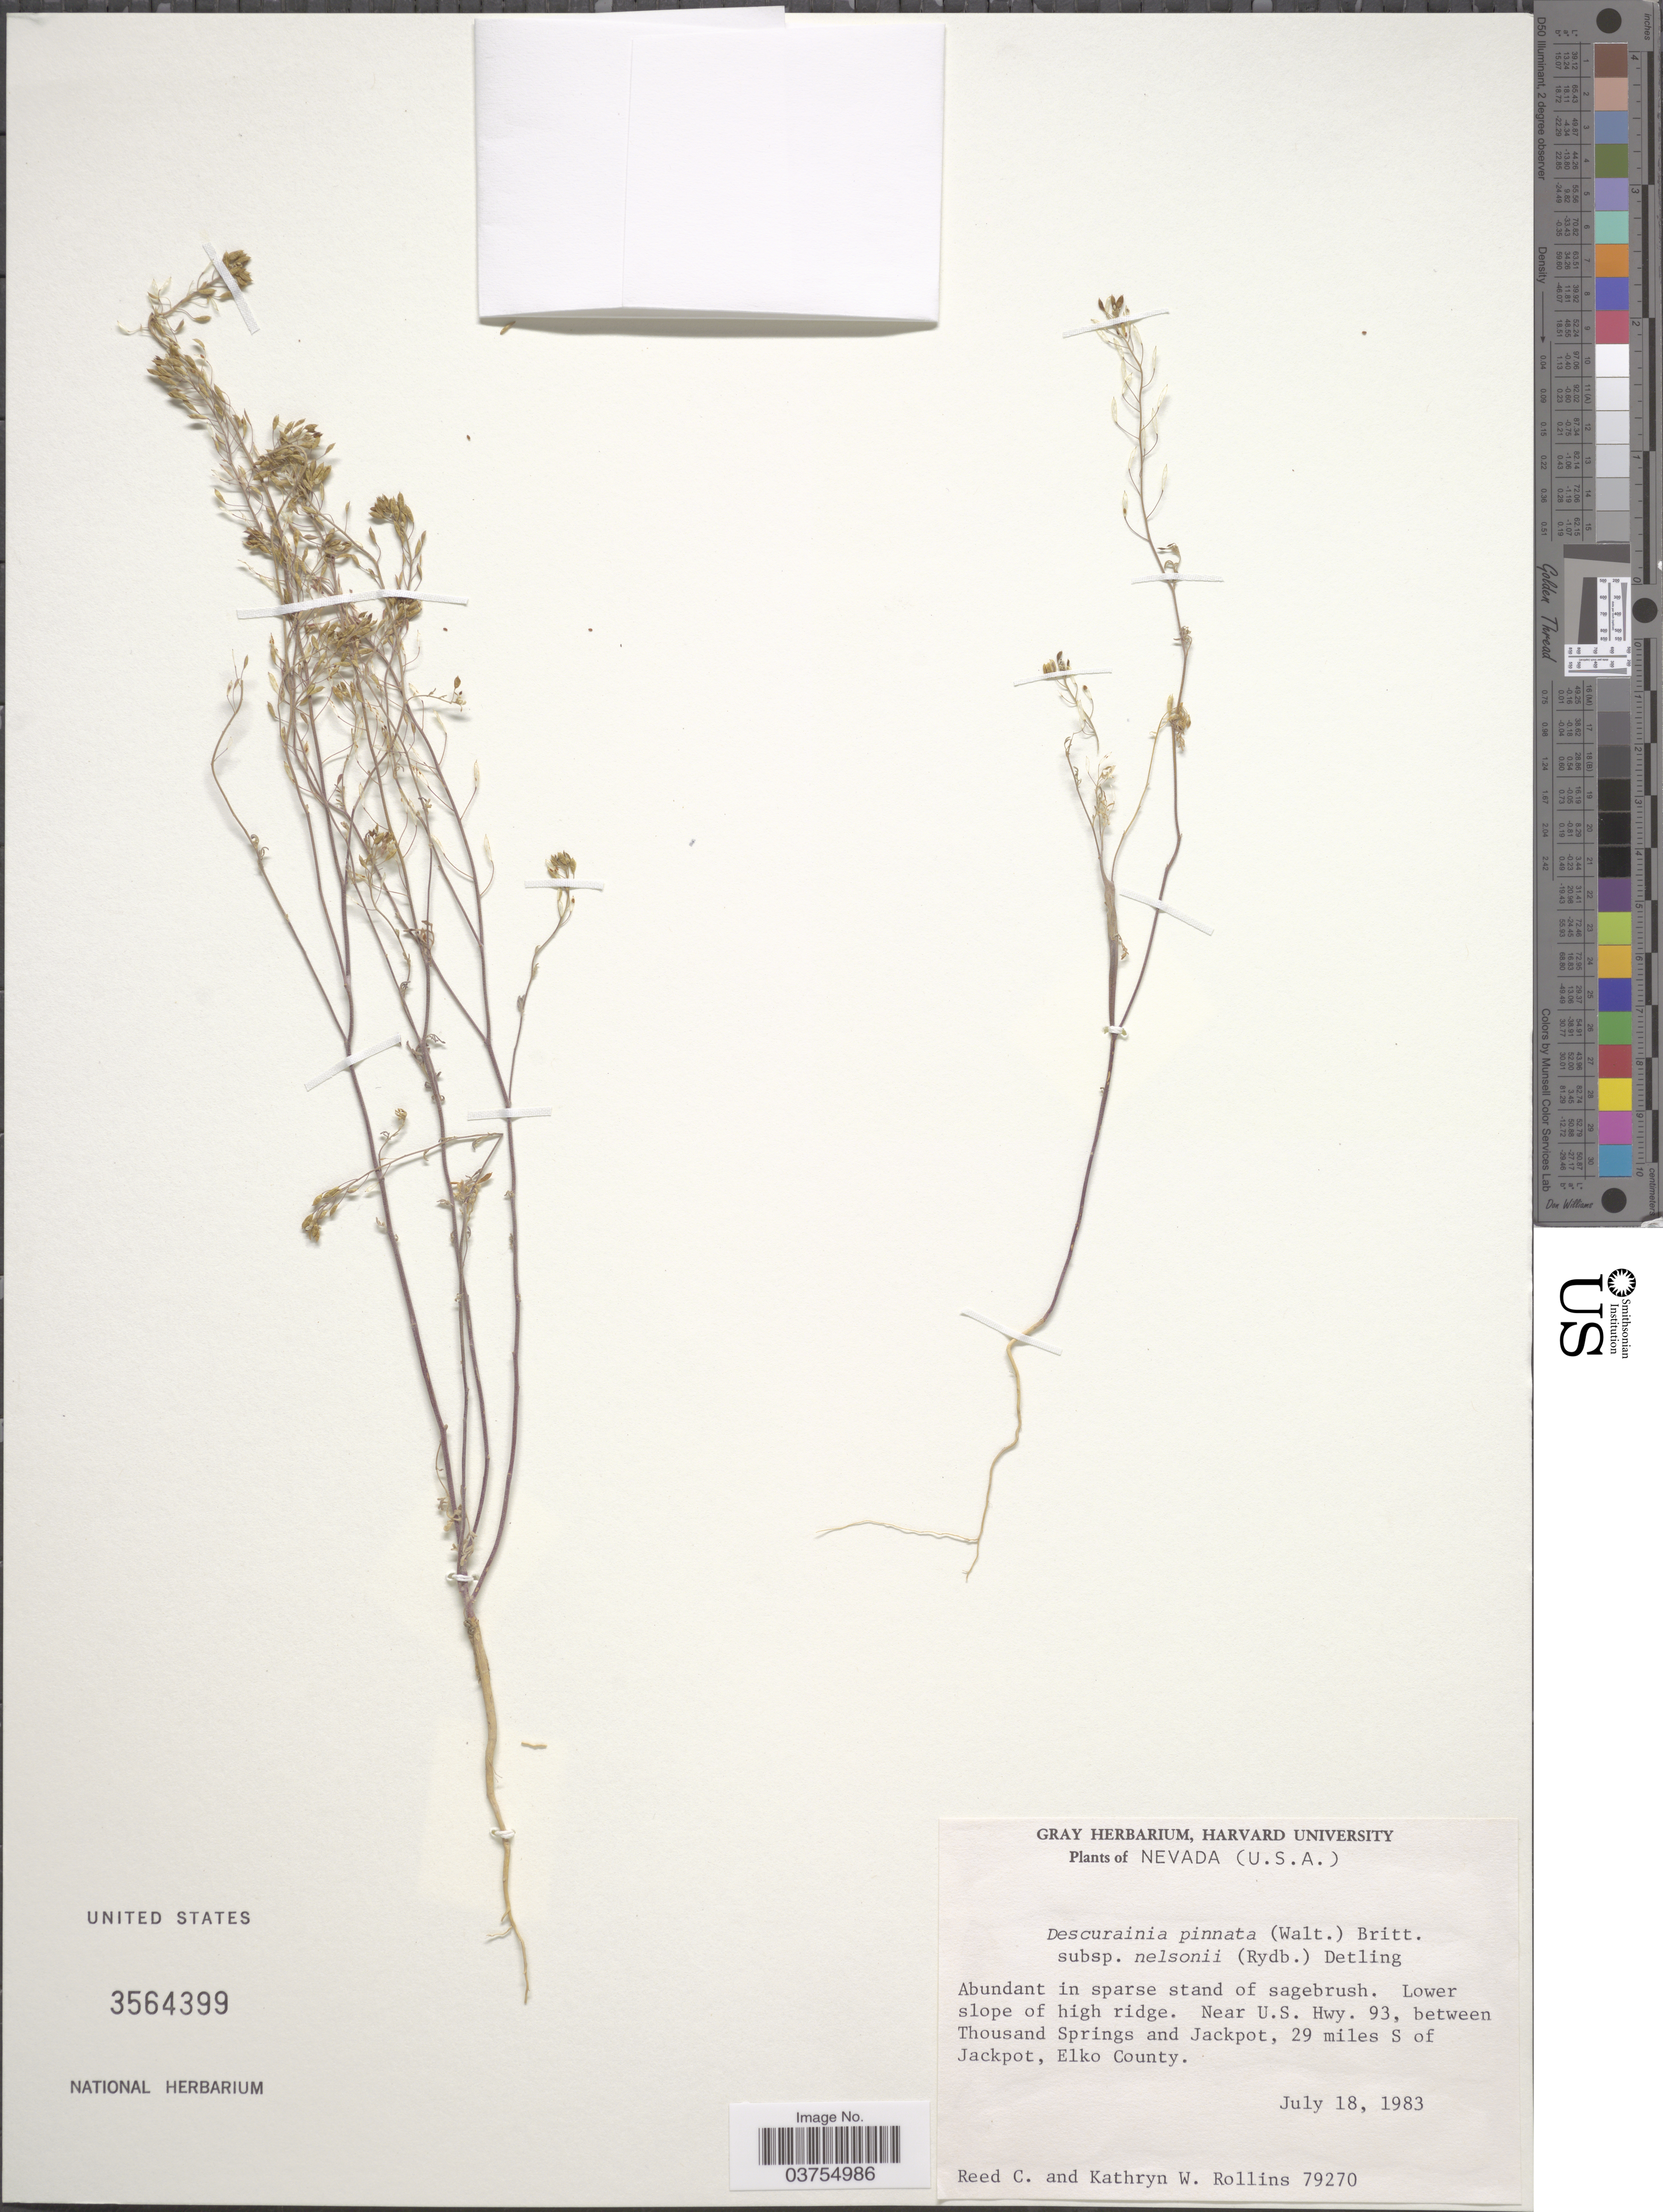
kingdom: Plantae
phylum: Tracheophyta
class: Magnoliopsida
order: Brassicales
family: Brassicaceae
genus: Descurainia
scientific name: Descurainia pinnata subsp. nelsonii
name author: (Rydb.) M. Peck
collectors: R. C. Rollins & K. W. Rollins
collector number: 79270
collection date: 1983-07-18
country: United States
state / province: Nevada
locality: Near U.S. Hwy. 93, between Thousand Springs and Jackpot, 29 miles S of Jackpot, Elko County.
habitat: abundant in sparse stand of sagebrush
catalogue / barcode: US 3564399